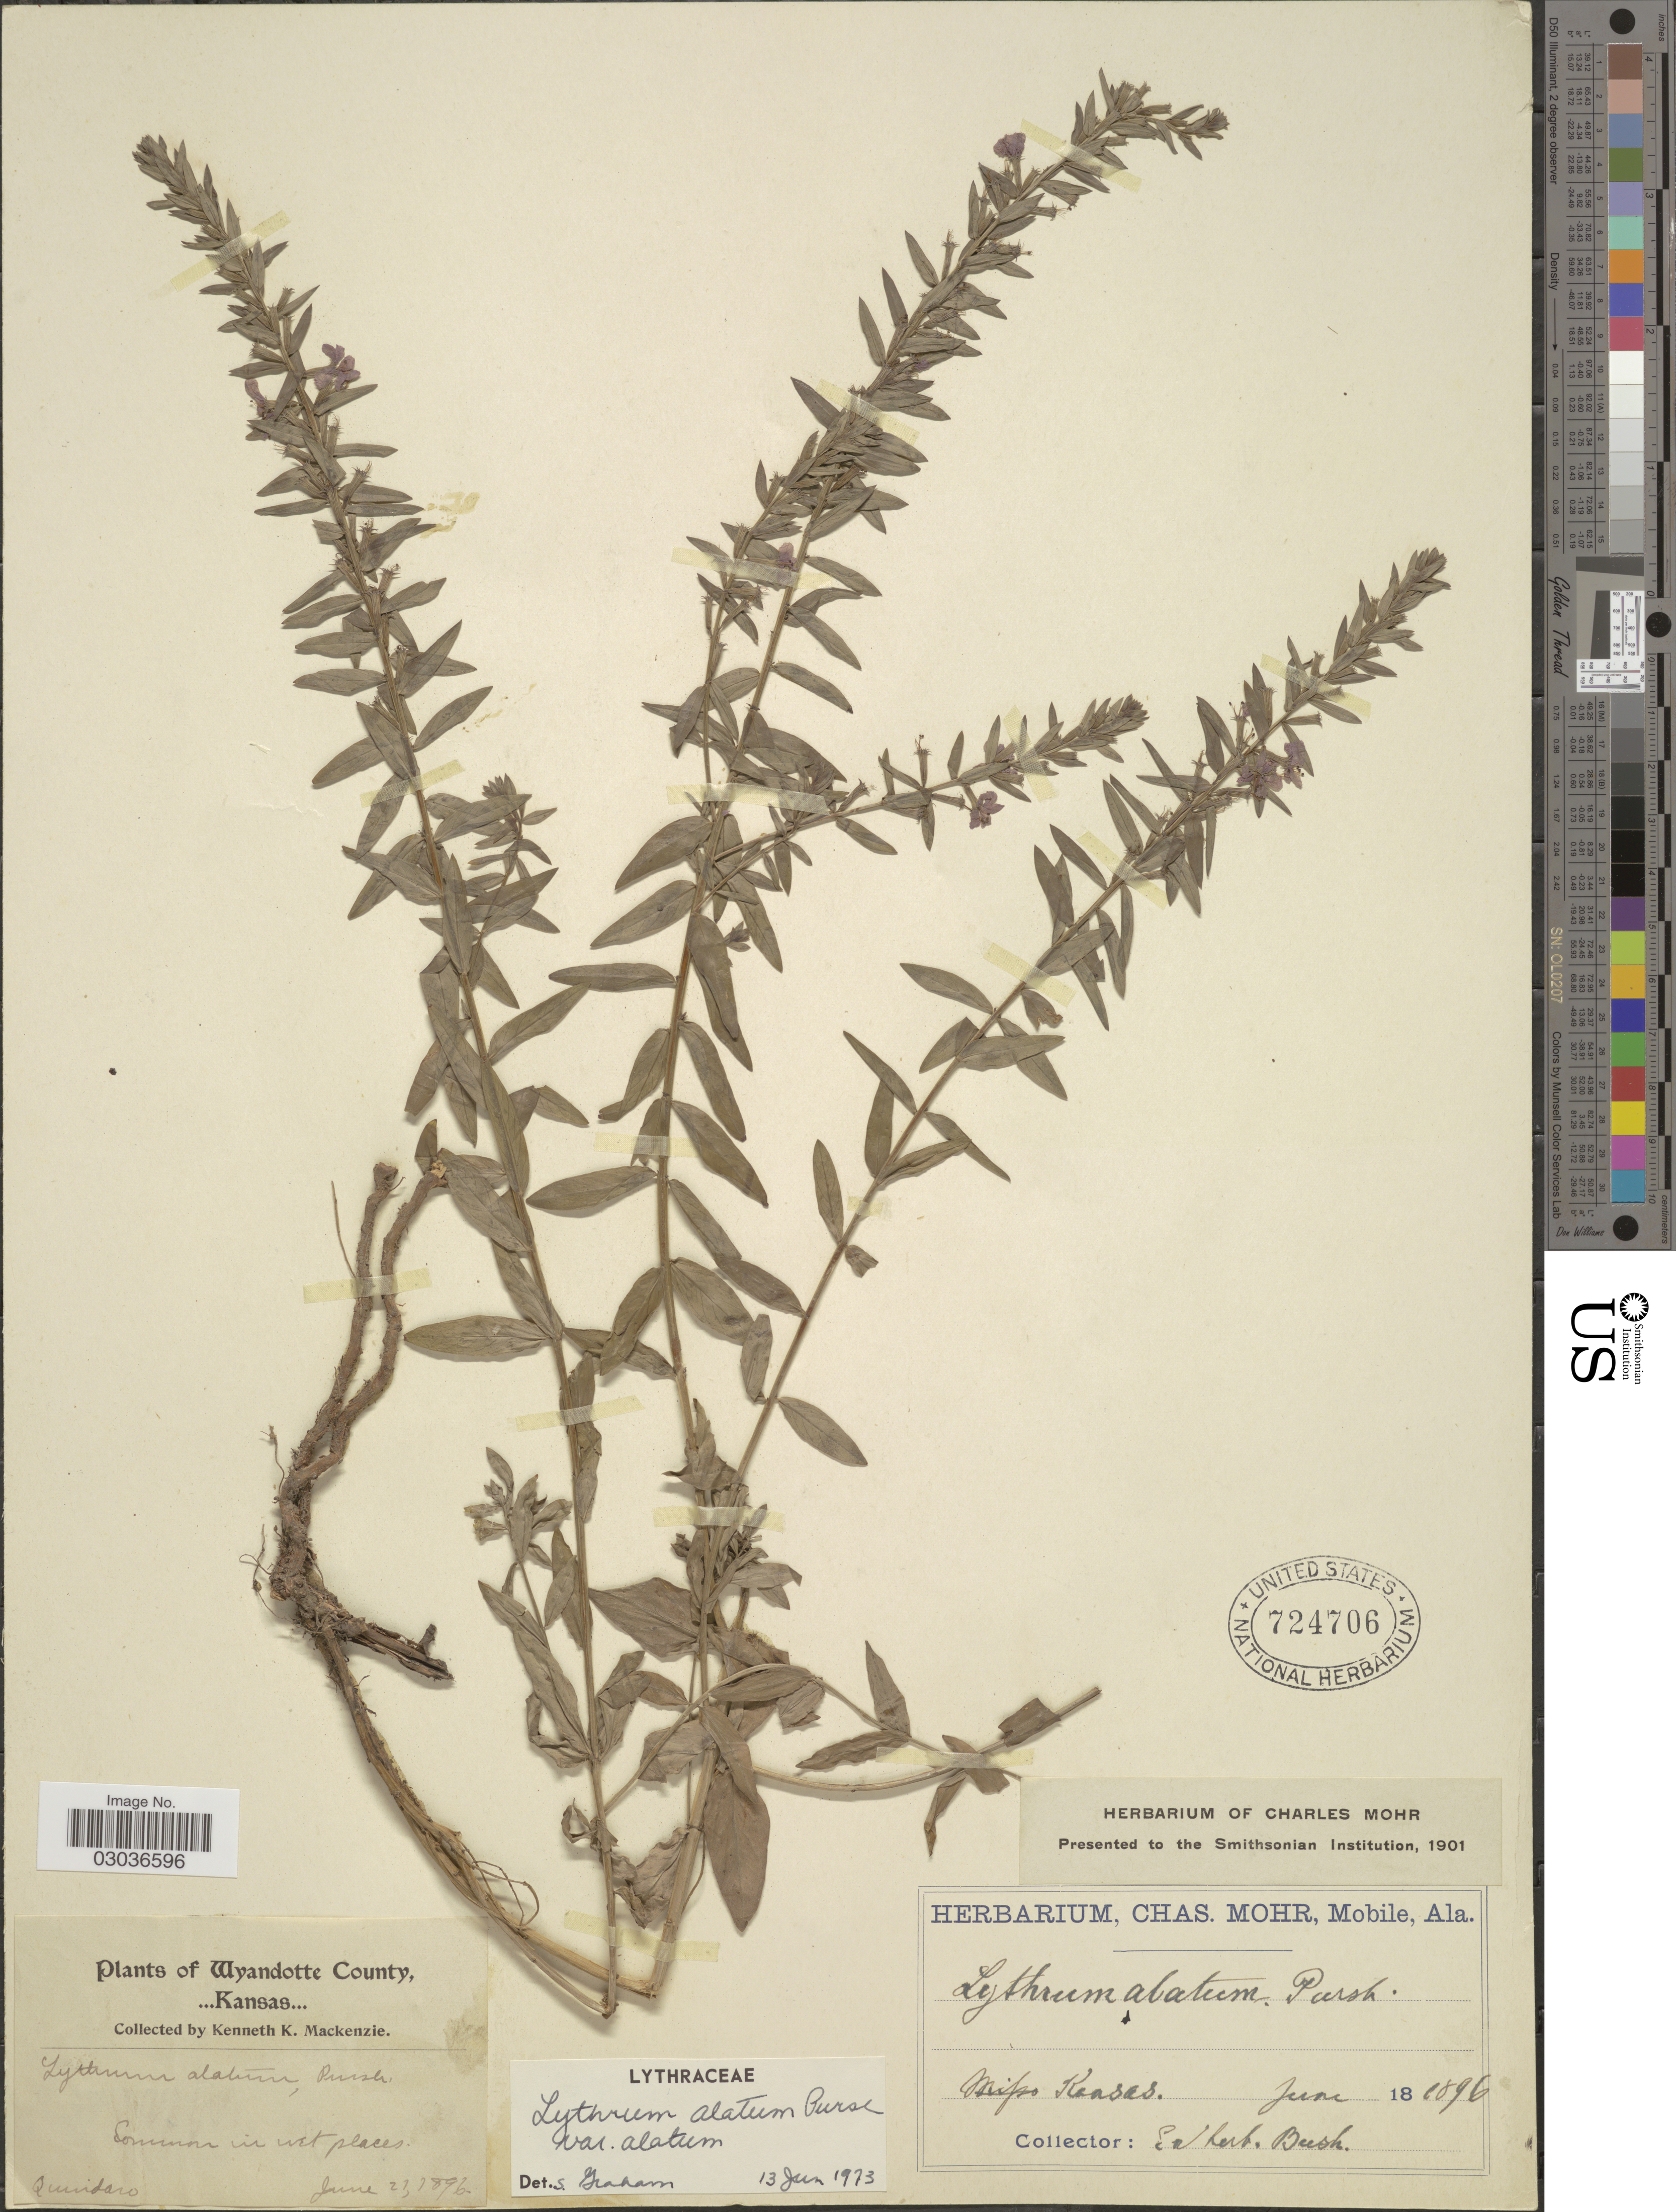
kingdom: Plantae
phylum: Tracheophyta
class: Magnoliopsida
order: Myrtales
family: Lythraceae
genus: Lythrum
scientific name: Lythrum alatum var. alatum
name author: Pursh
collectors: K. K. Mackenzie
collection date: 1896-06-27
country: United States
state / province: Kansas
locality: Wyandotte County. Quindaro.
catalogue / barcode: US 724706